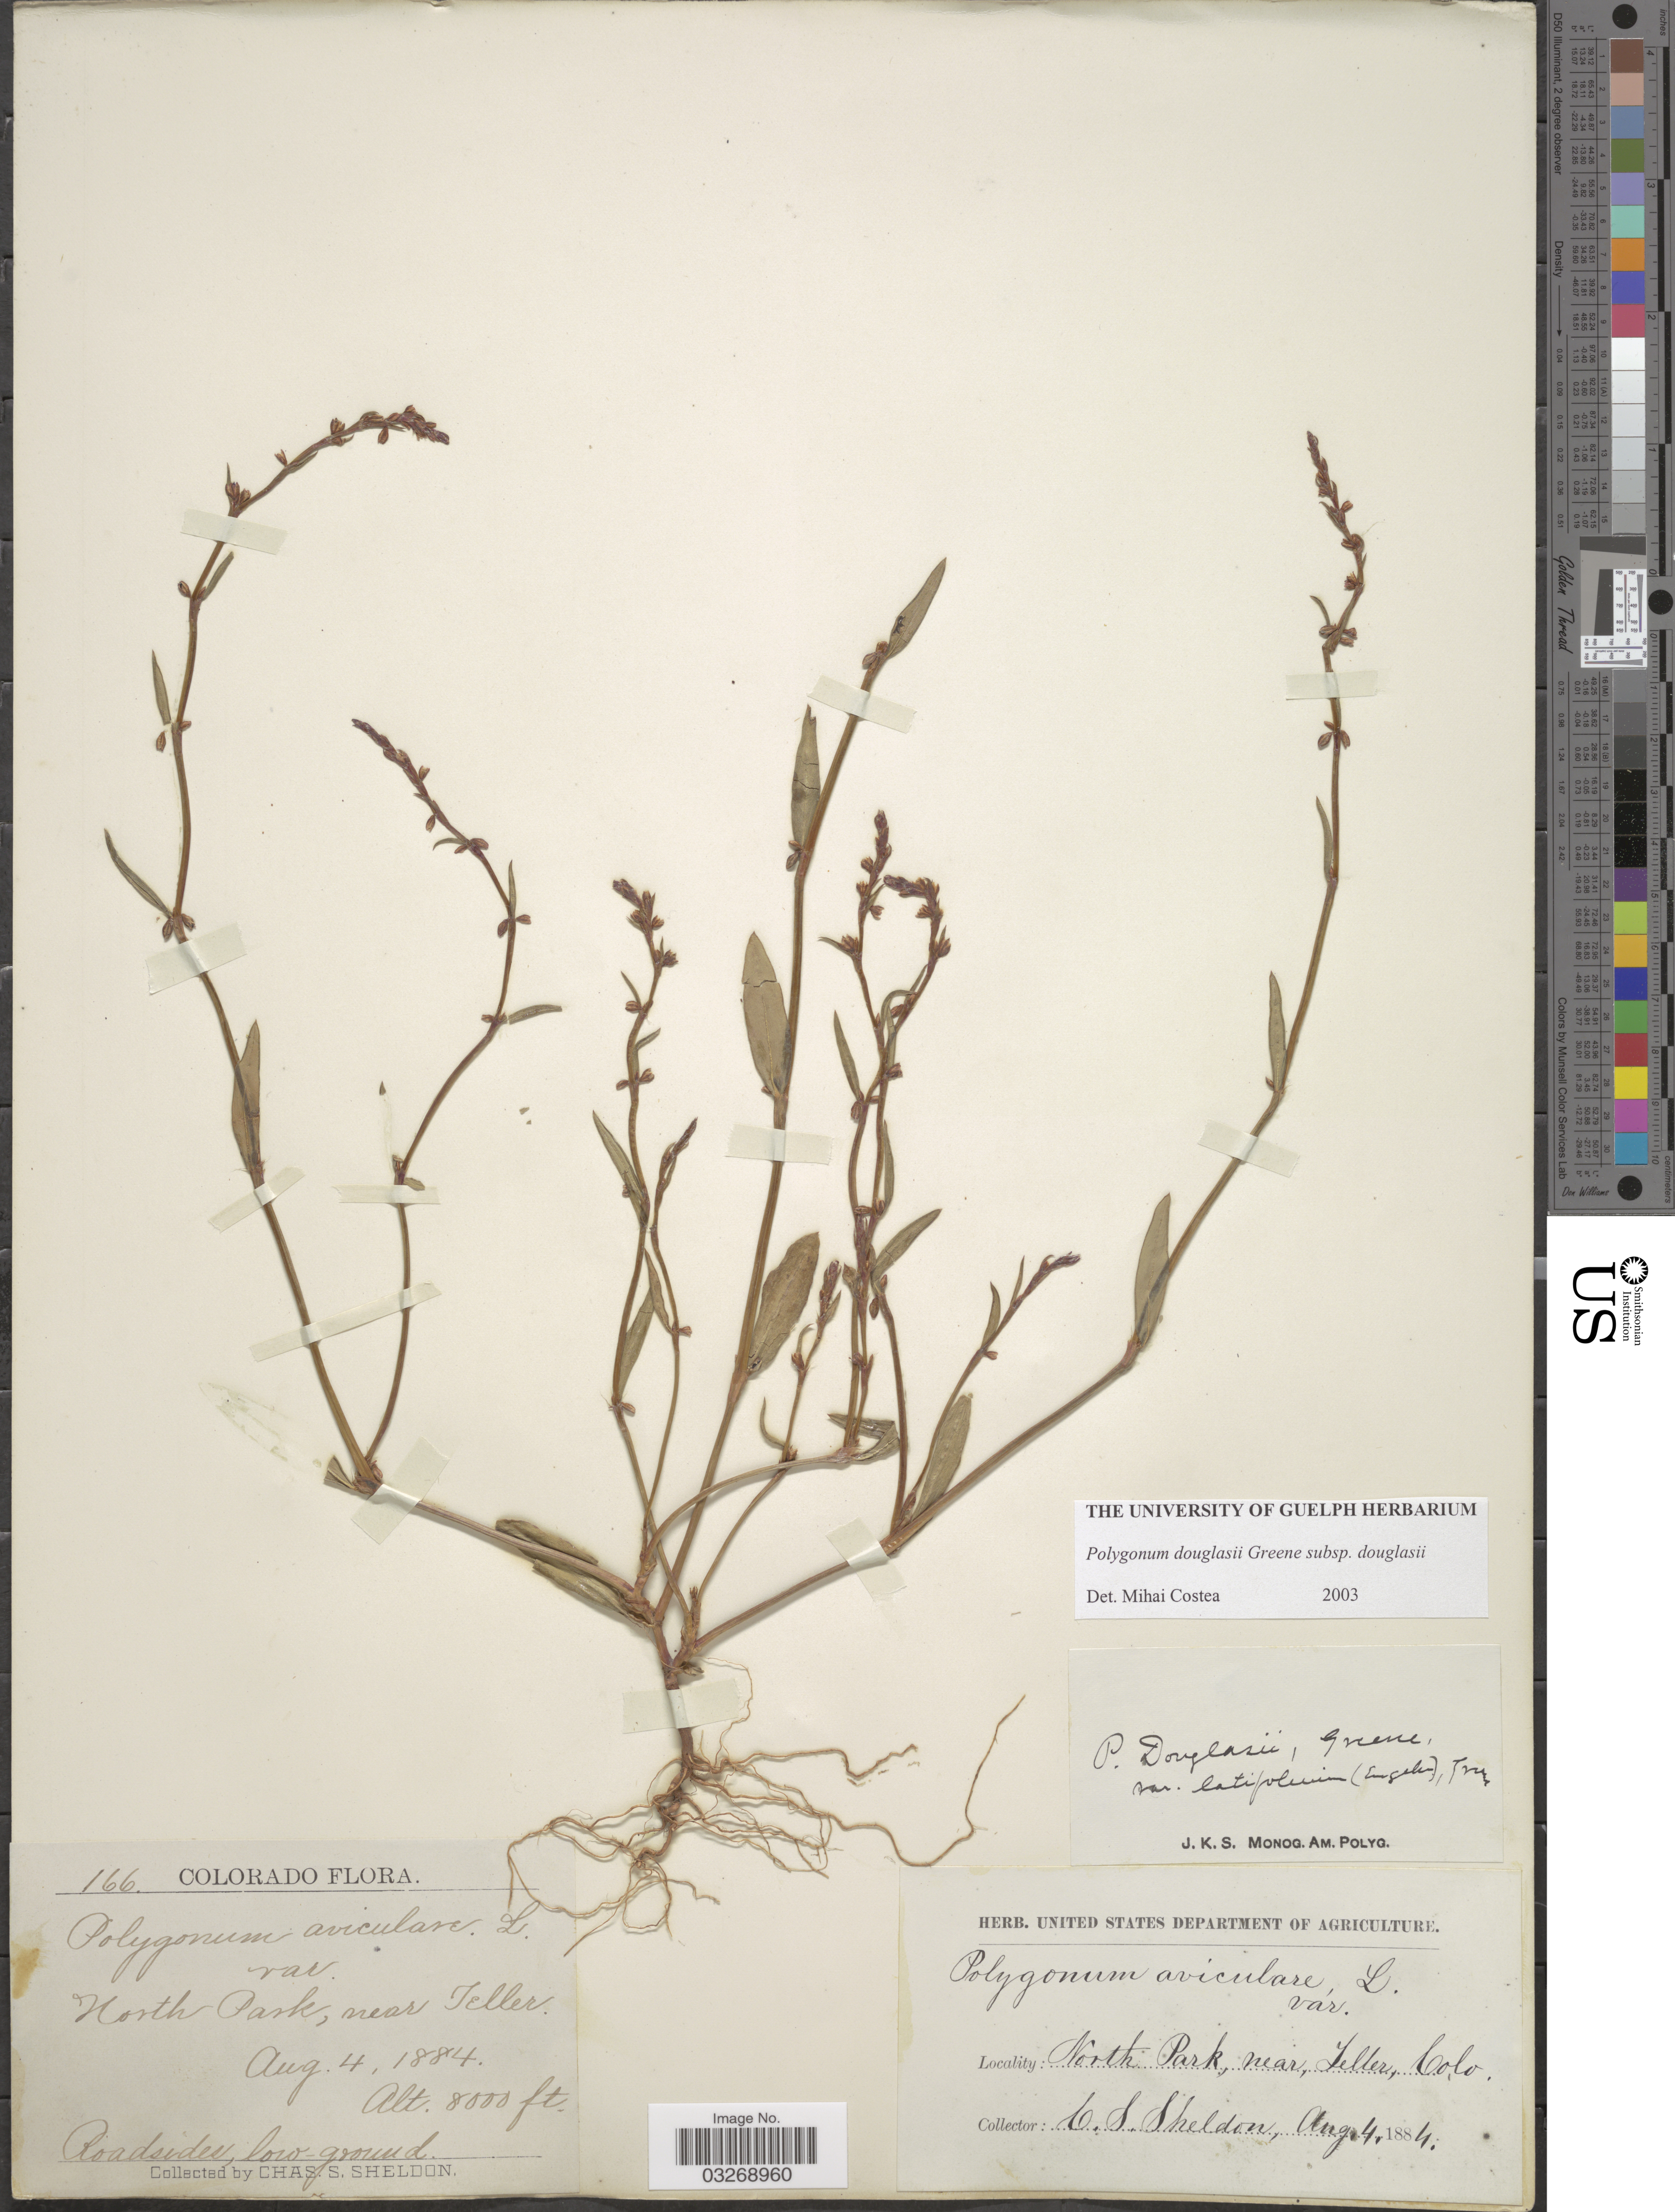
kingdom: Plantae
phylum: Tracheophyta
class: Magnoliopsida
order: Caryophyllales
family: Polygonaceae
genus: Polygonum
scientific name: Polygonum douglasii subsp. douglasii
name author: Greene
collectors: C. S. Sheldon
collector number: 166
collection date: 1884-08-04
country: United States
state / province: Colorado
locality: North Park, near Teller.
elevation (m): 2438